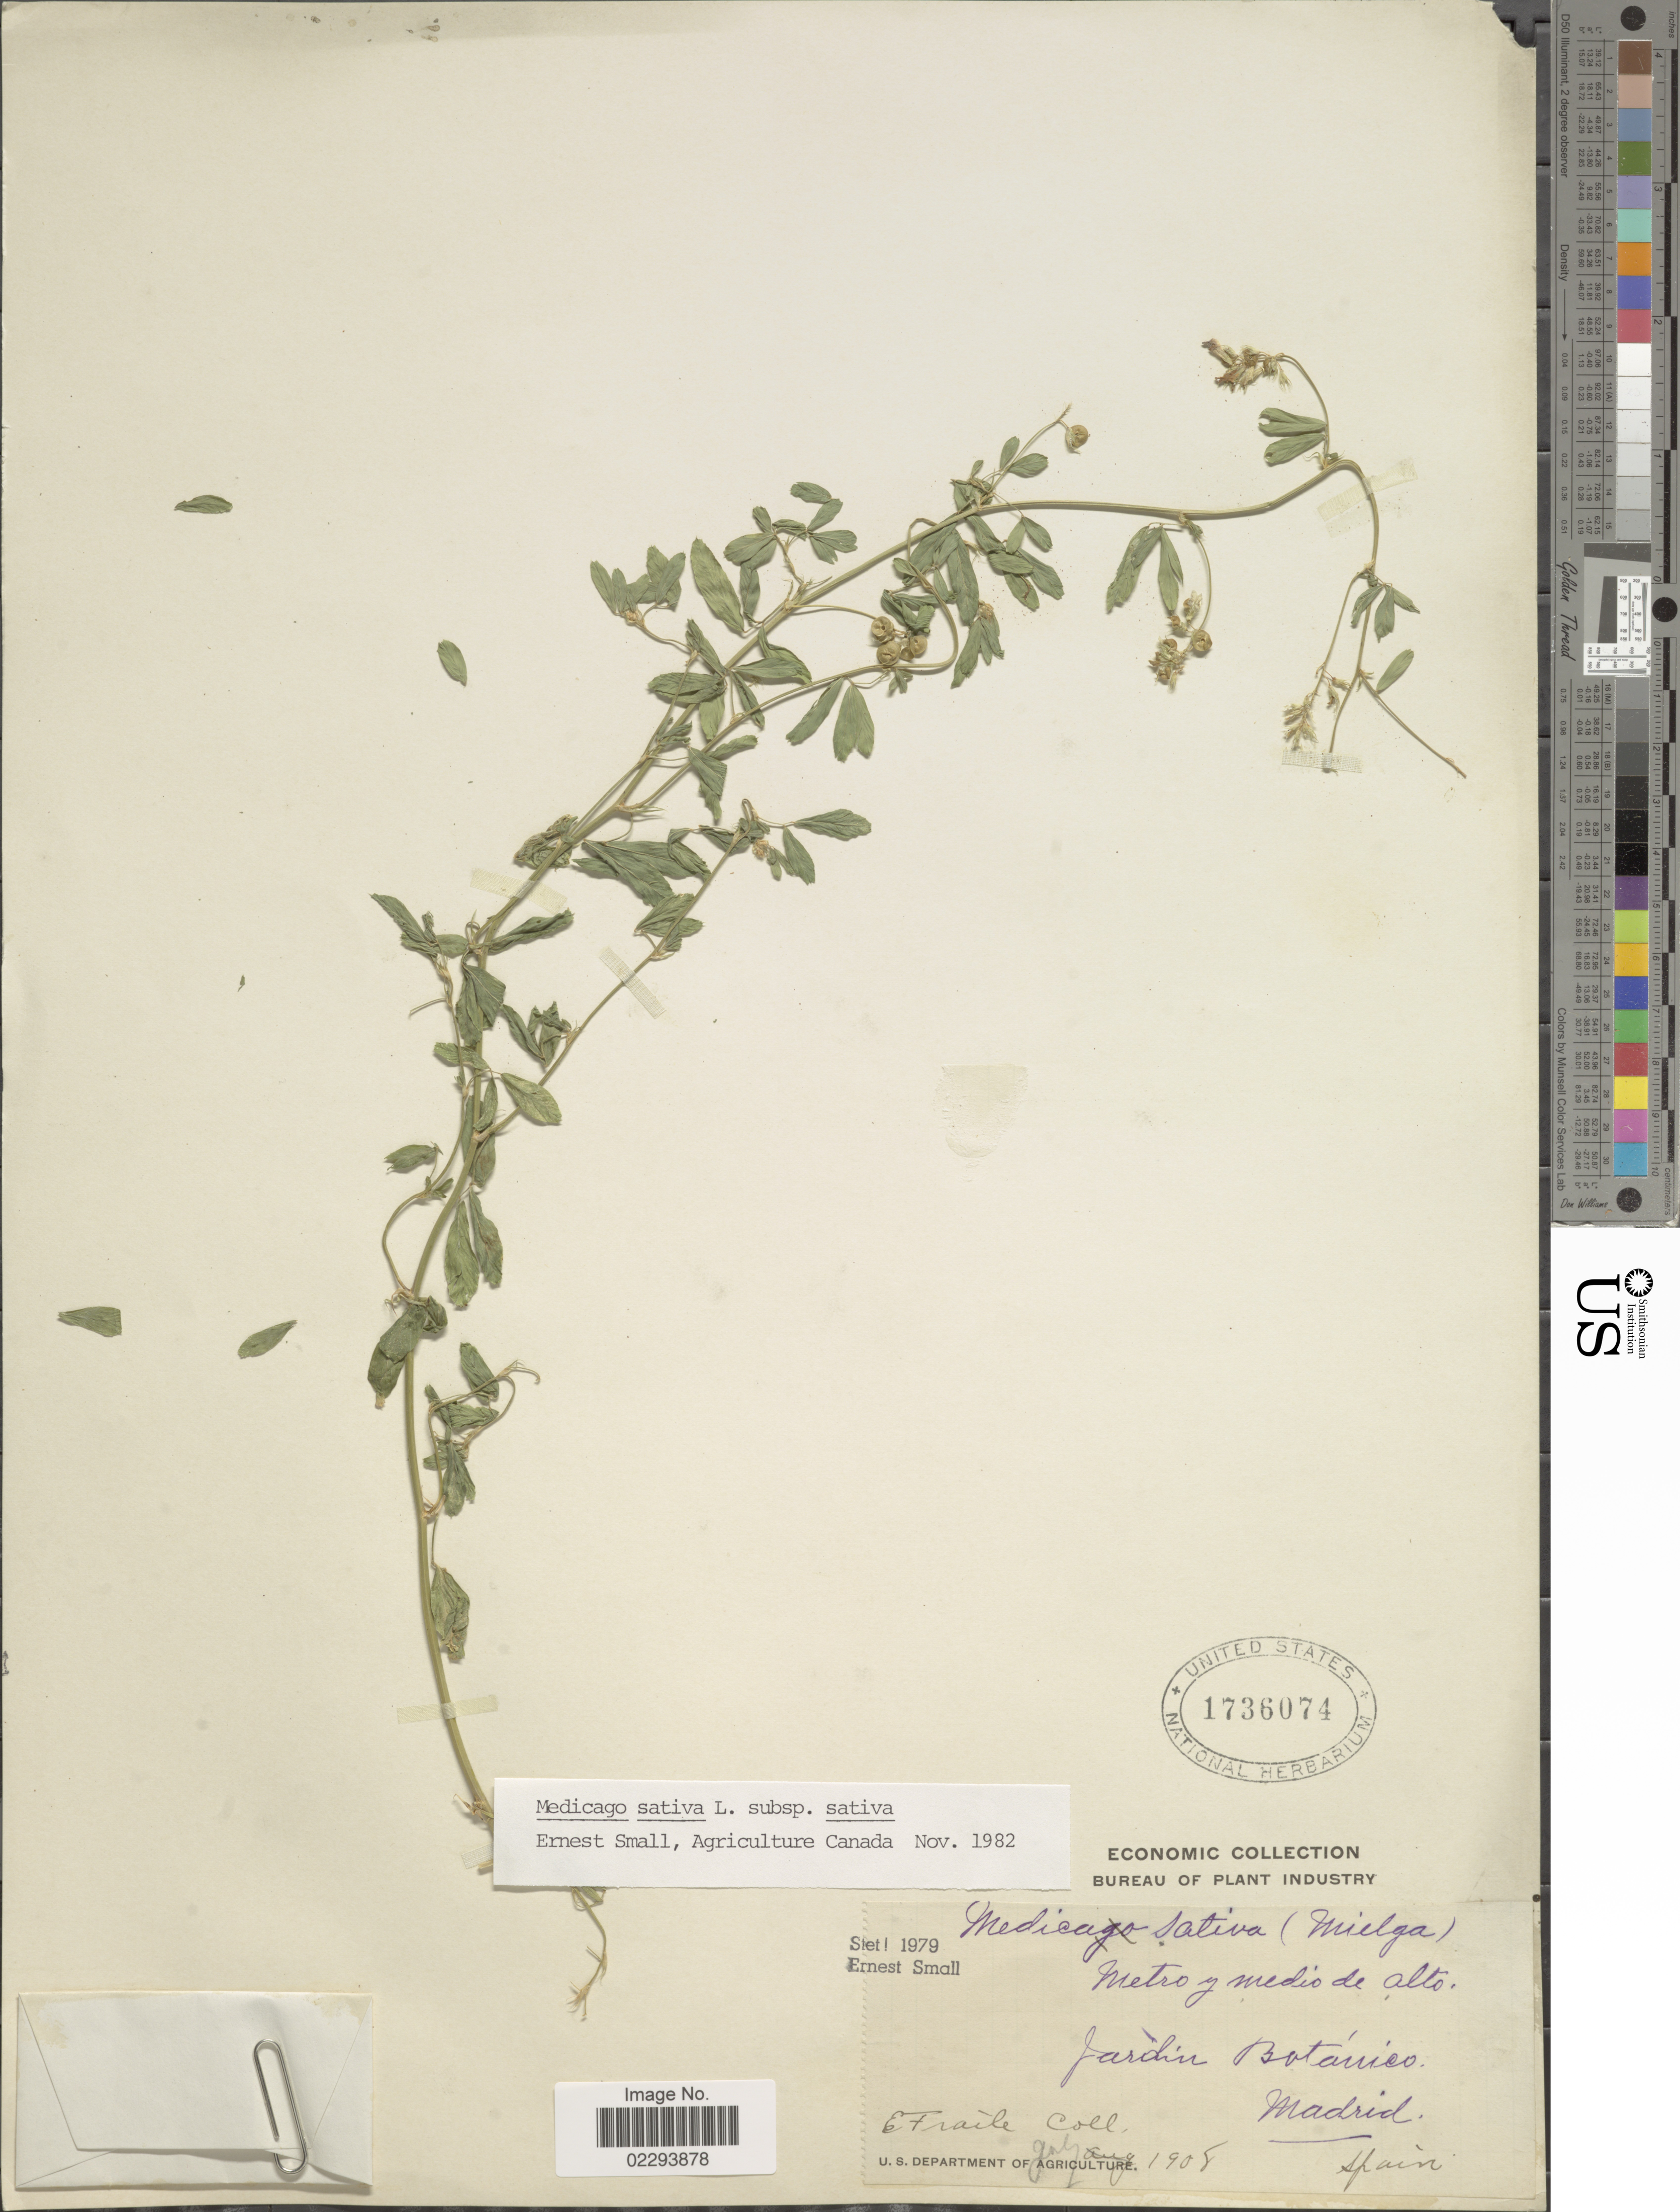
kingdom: Plantae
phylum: Tracheophyta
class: Magnoliopsida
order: Fabales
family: Fabaceae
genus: Medicago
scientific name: Medicago sativa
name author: L.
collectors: Fraile, E.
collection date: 1908-07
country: Spain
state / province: Madrid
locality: Jardin Botanico Madrid. Spain.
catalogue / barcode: US 1736074